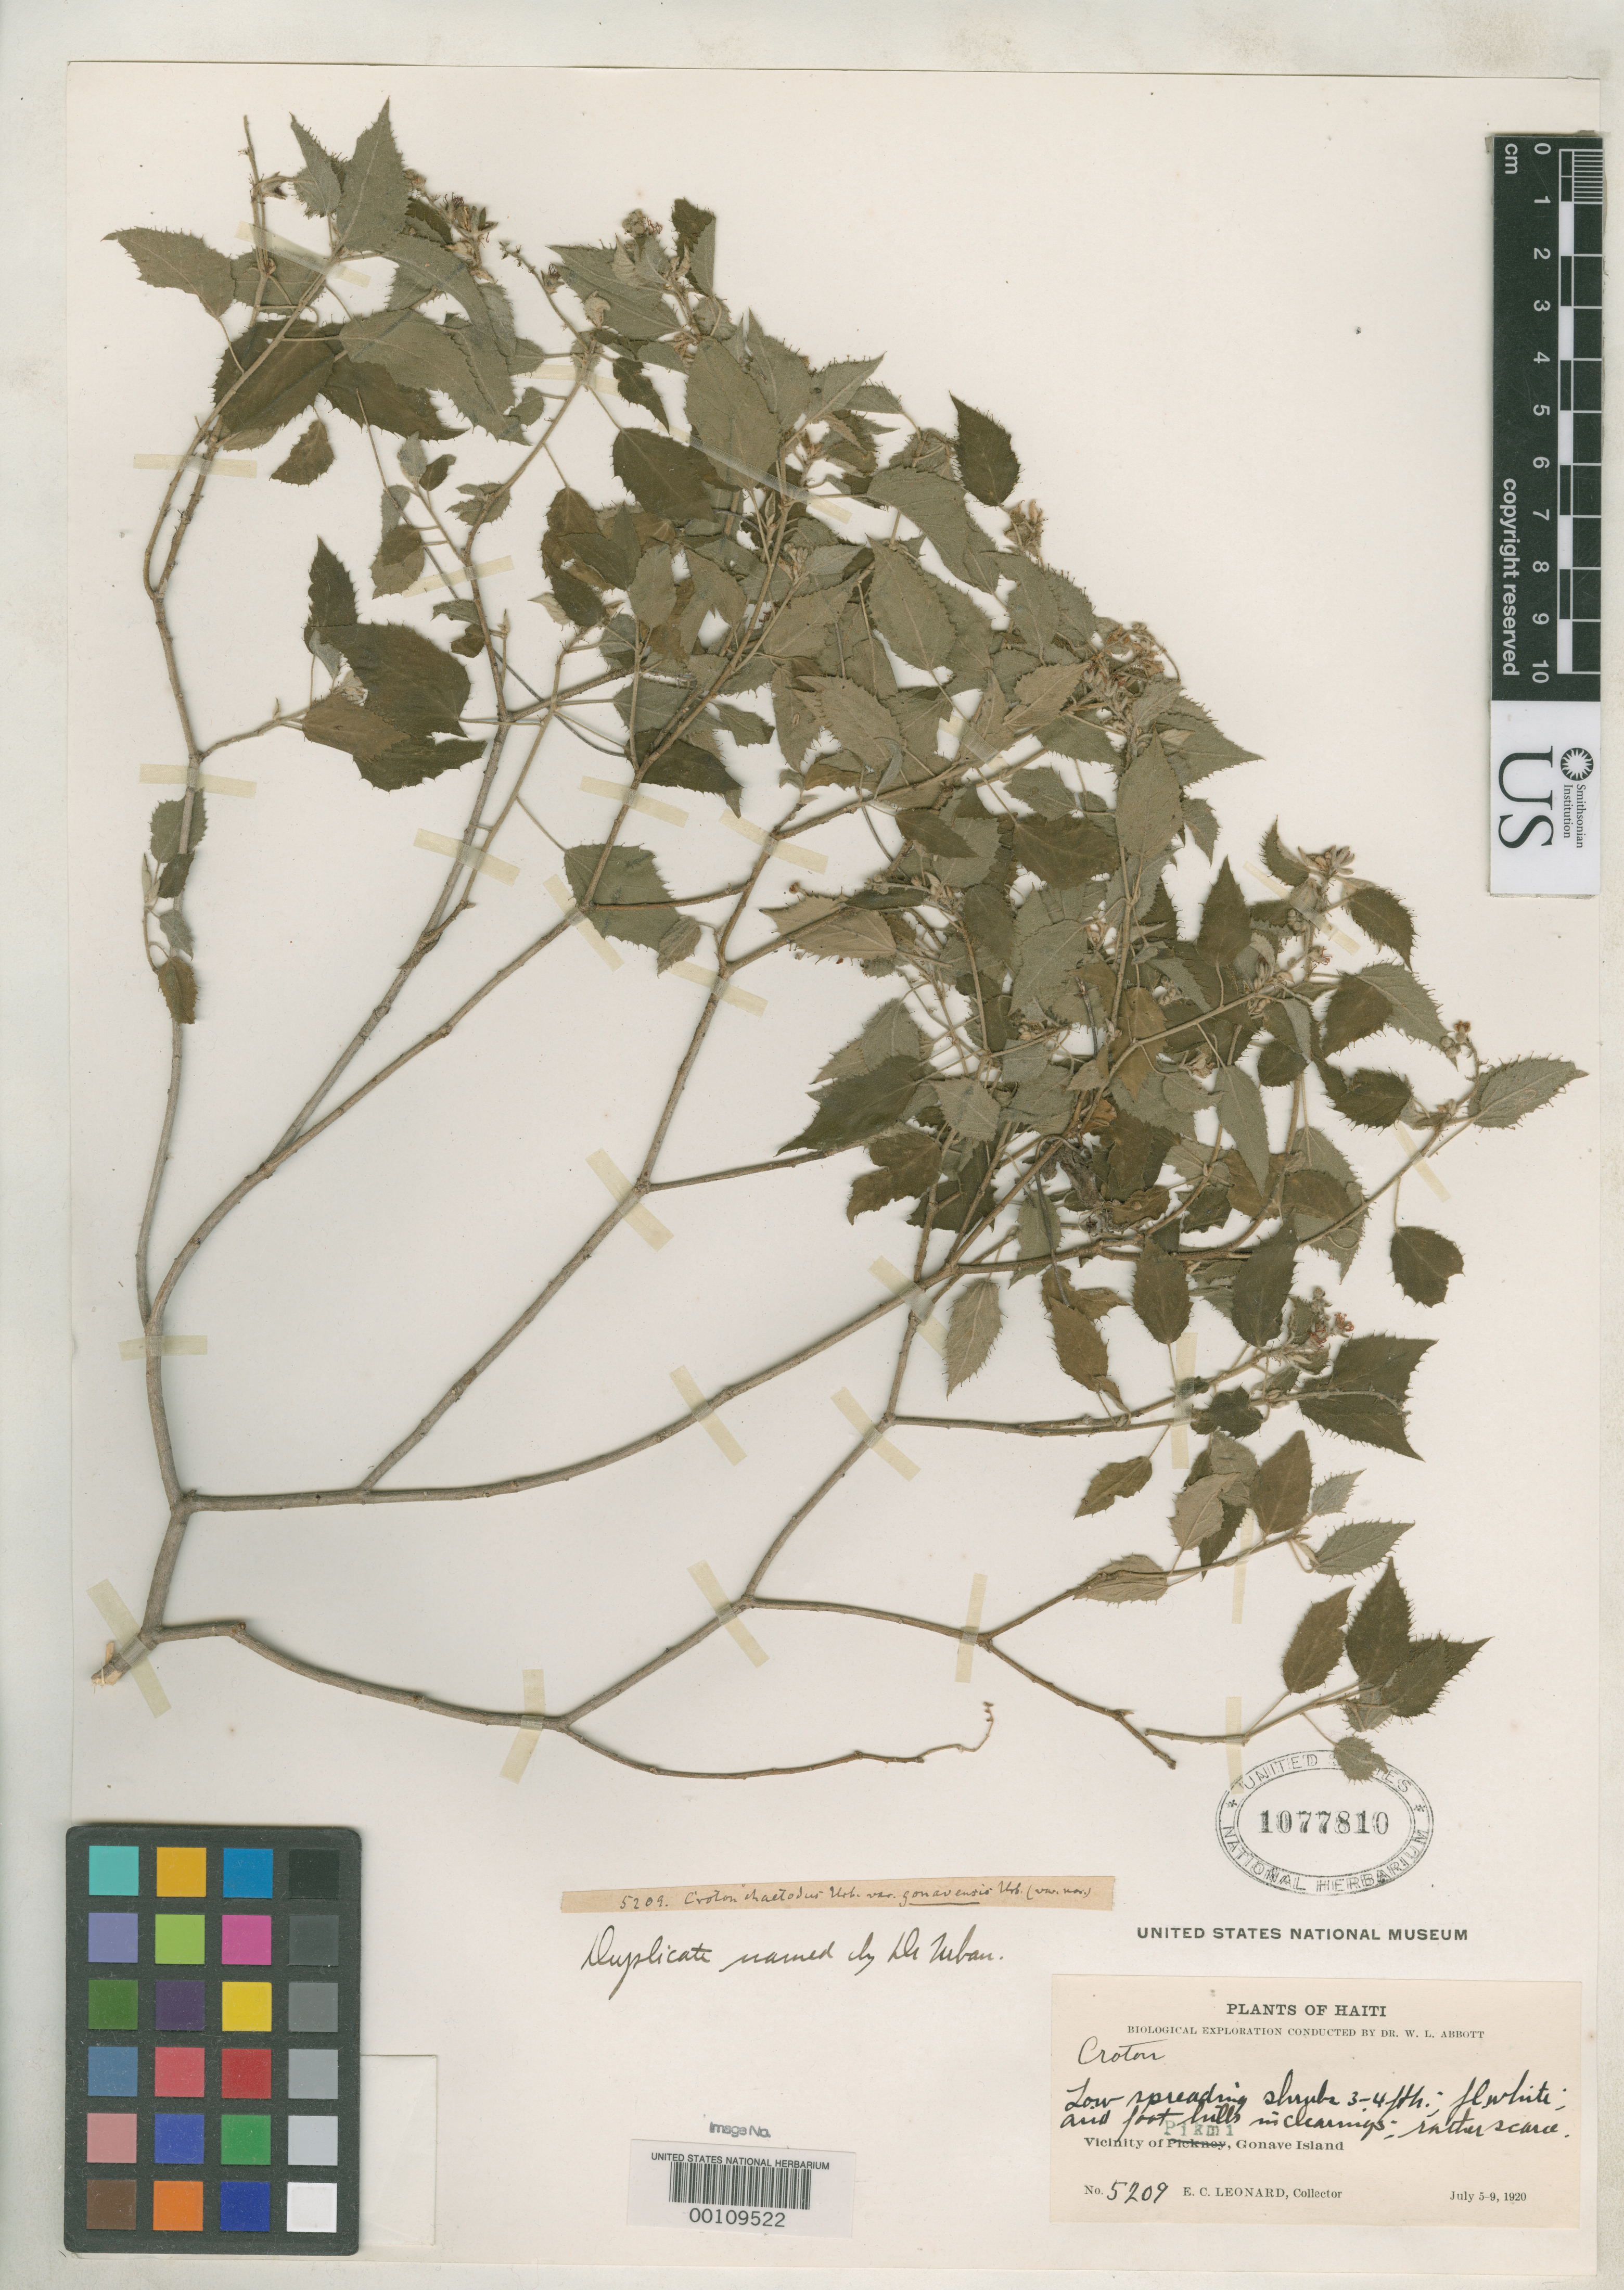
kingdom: Plantae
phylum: Tracheophyta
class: Magnoliopsida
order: Malpighiales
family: Euphorbiaceae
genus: Croton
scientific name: Croton chaetodus var. gonavensis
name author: Urb.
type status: Isotype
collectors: E. C. Leonard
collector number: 5209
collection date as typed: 05 Jul 1920 to 09 Jul 1920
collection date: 1920-07-05/1920-07-09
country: Haiti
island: Gonave Island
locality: Near Pikmi.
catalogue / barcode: US 1077810